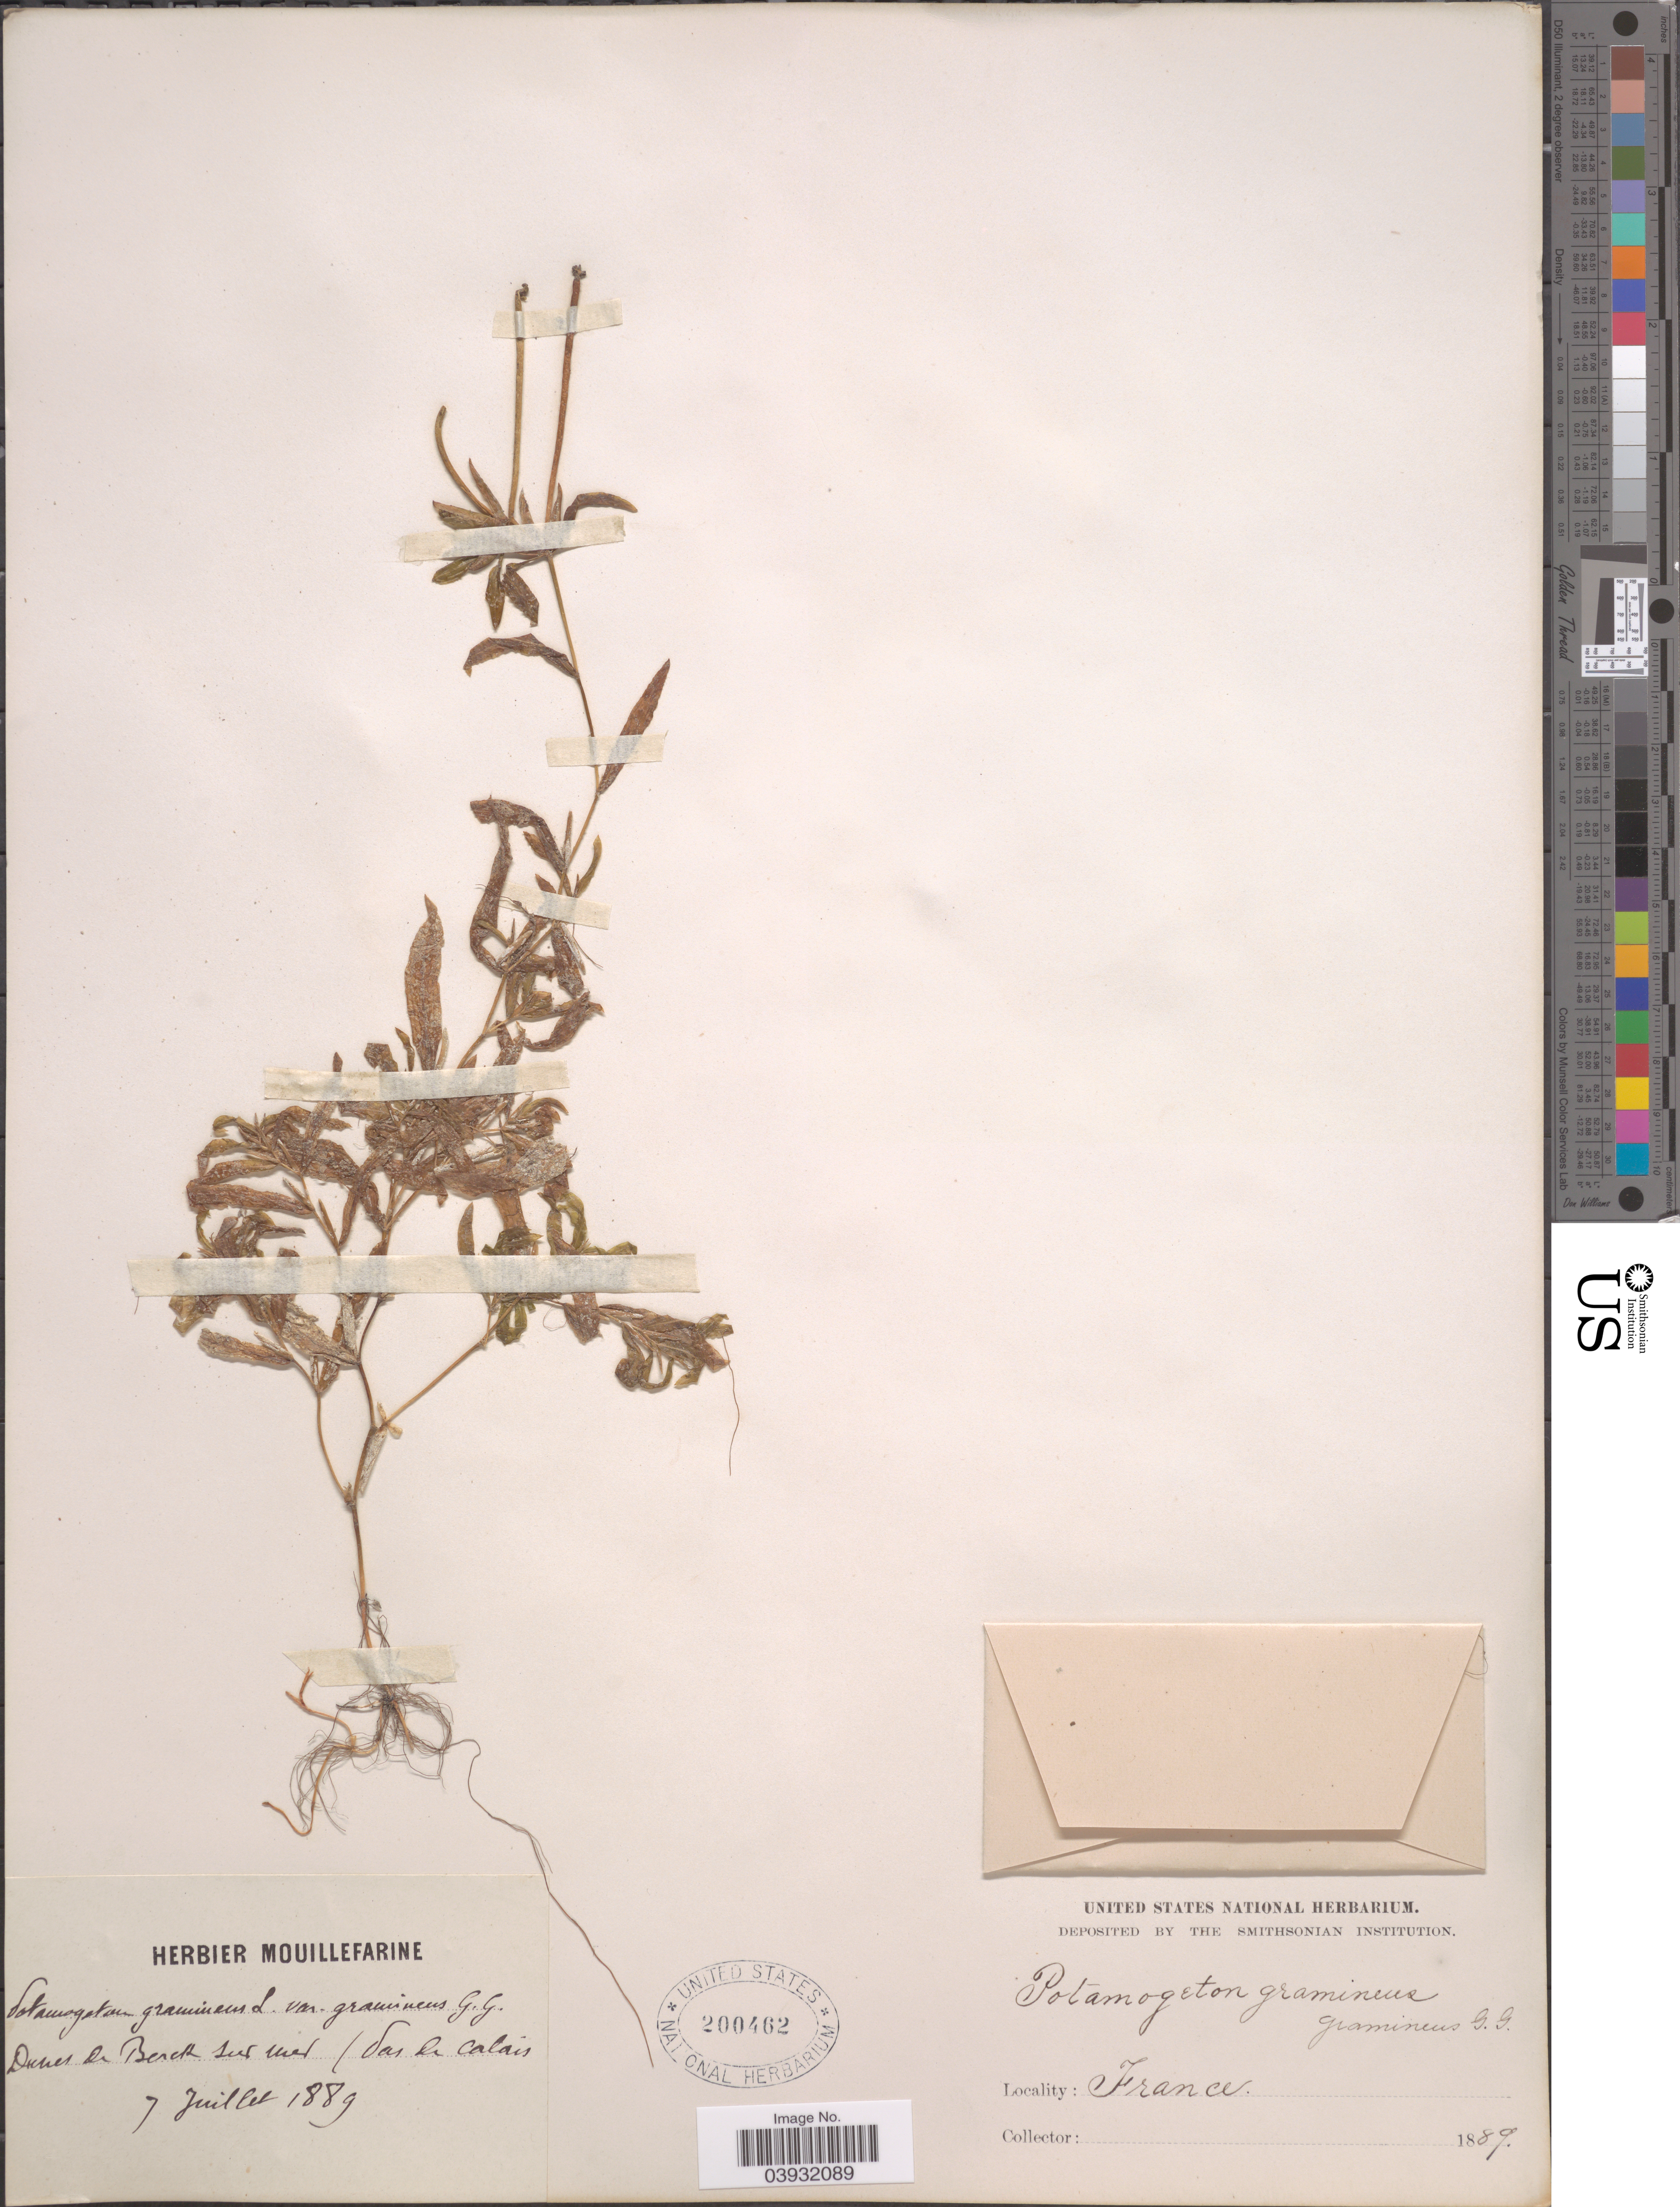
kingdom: Plantae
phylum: Tracheophyta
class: Liliopsida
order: Alismatales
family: Potamogetonaceae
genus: Potamogeton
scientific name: Potamogeton gramineus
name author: L.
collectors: ex herb. Mouillefarine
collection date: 1889-07-07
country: France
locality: Dunes de Berschh sur Uiel (Pas de Calais).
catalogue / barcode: US 200462